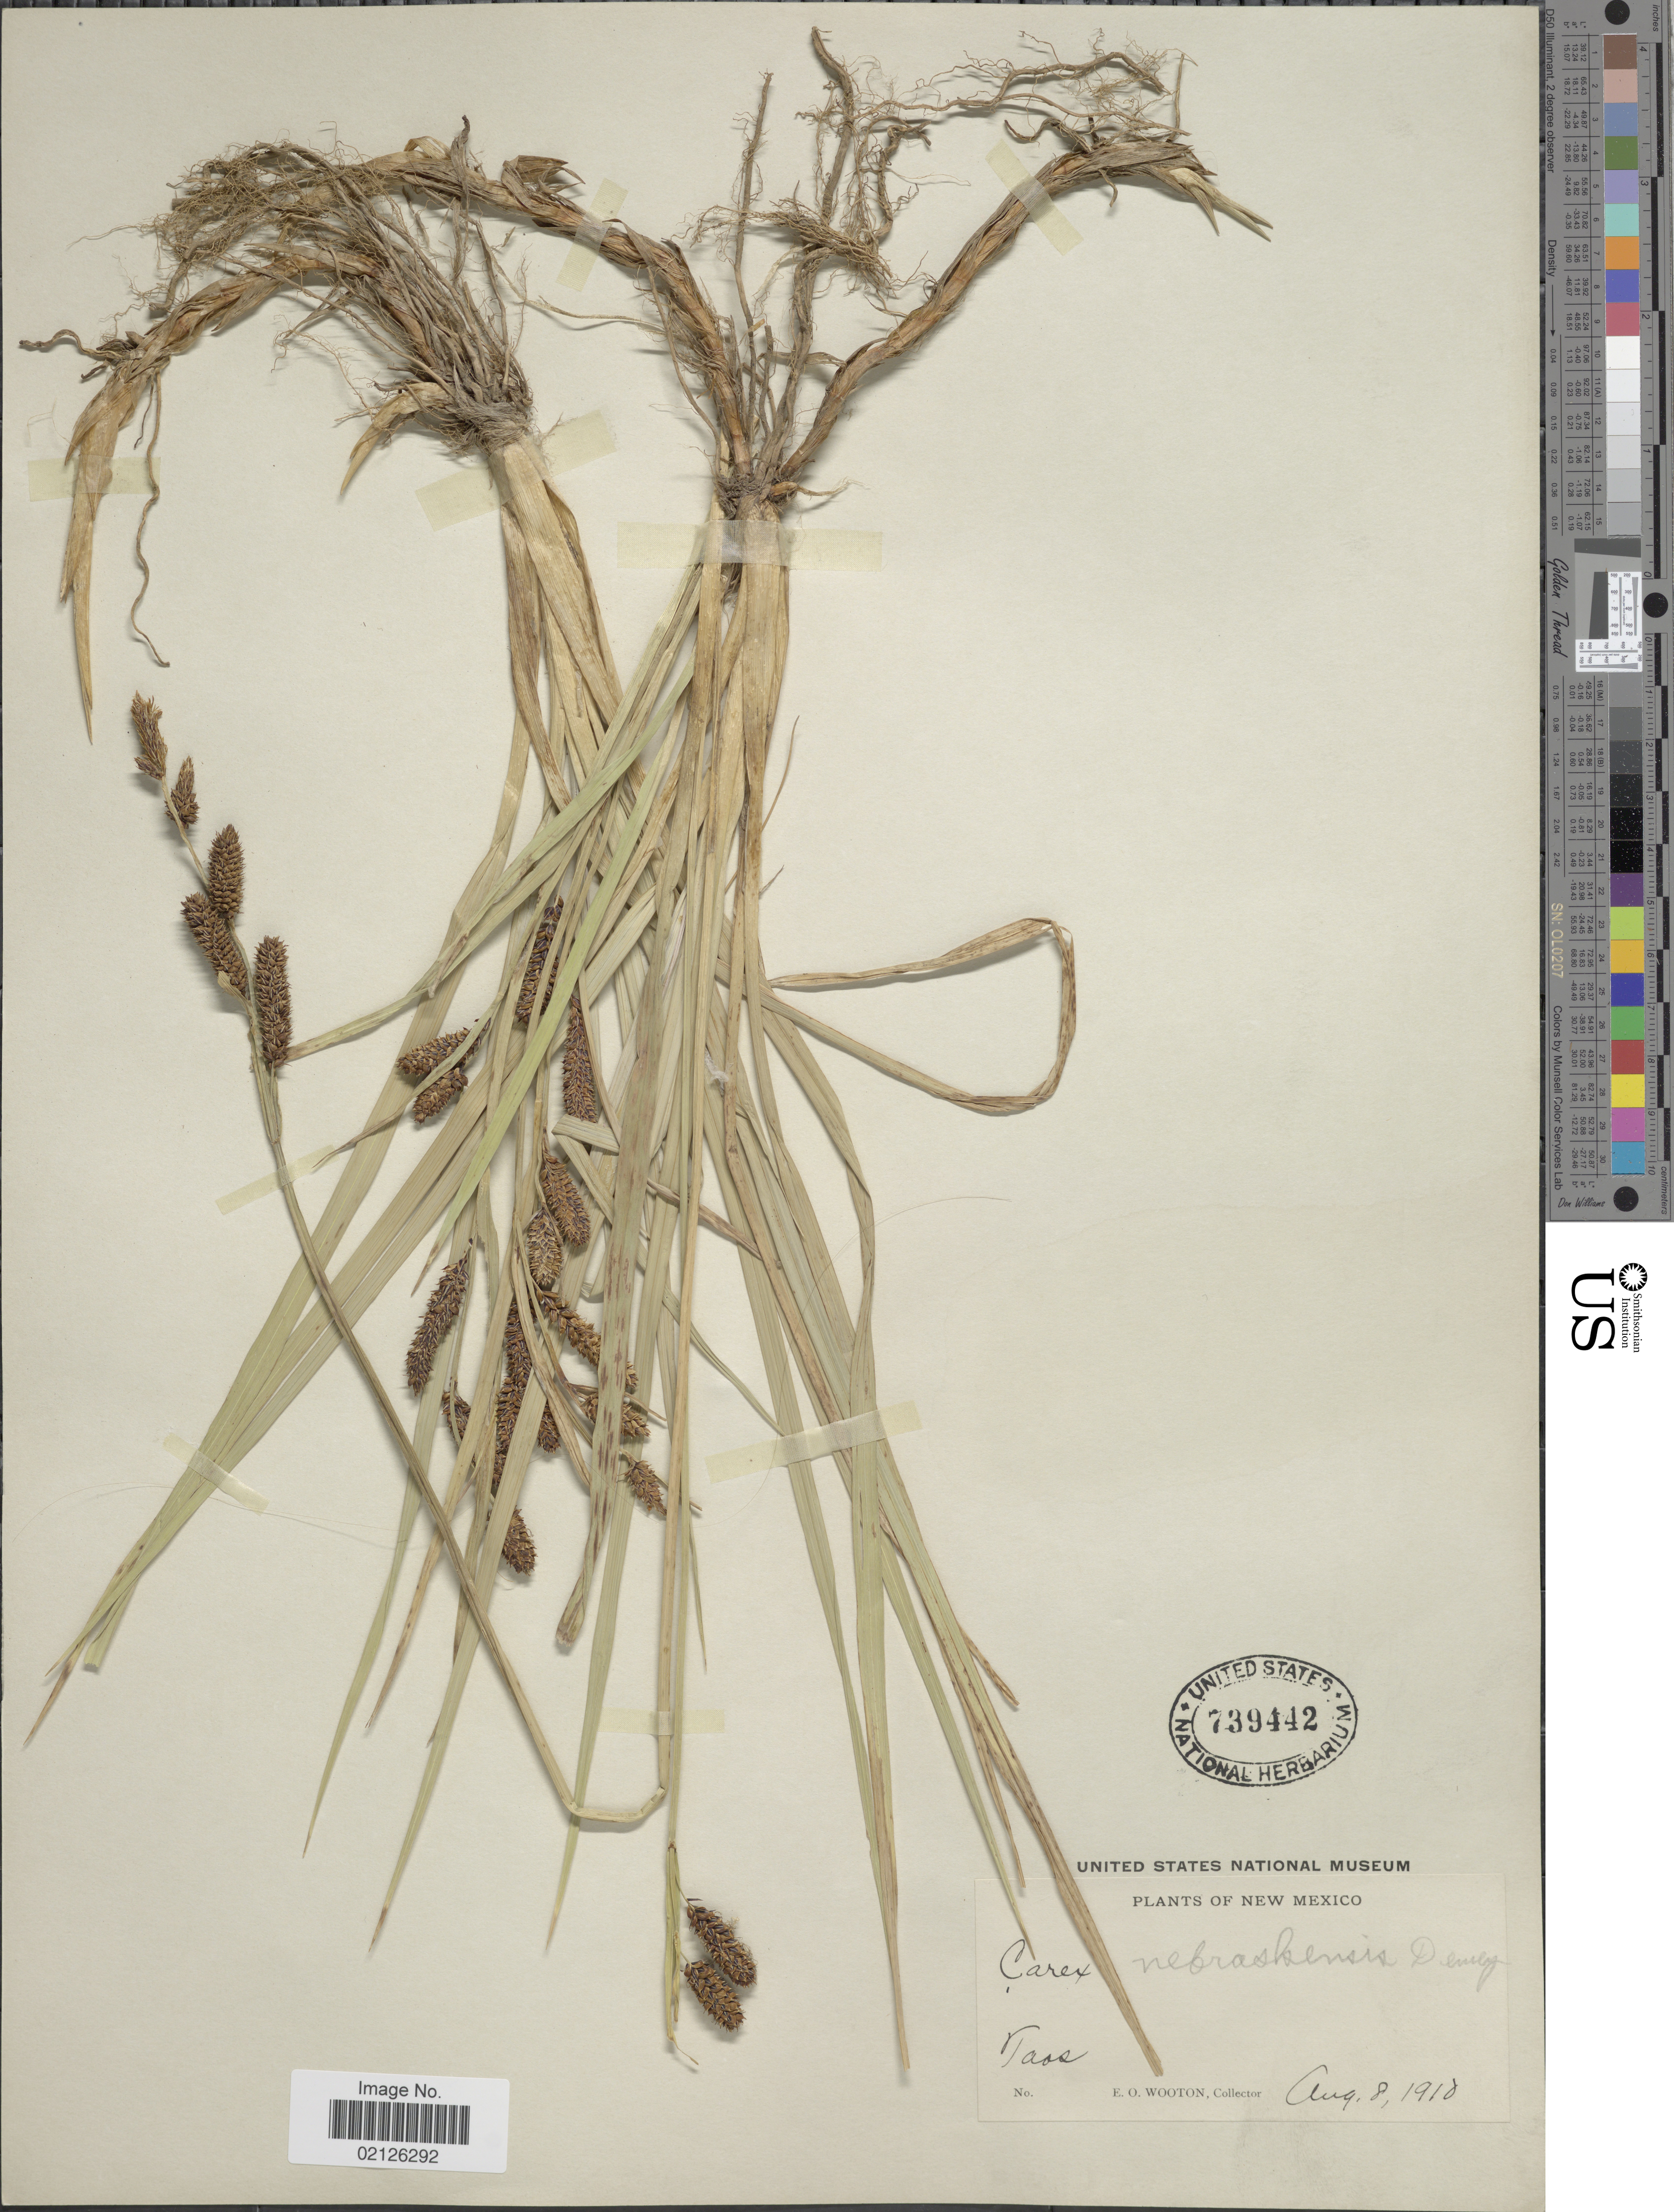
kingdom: Plantae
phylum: Tracheophyta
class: Liliopsida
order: Poales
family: Cyperaceae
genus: Carex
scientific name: Carex nebrascensis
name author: Dewey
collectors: E. O. Wooton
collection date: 1910-08-08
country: United States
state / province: New Mexico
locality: Taos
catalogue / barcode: US 739442